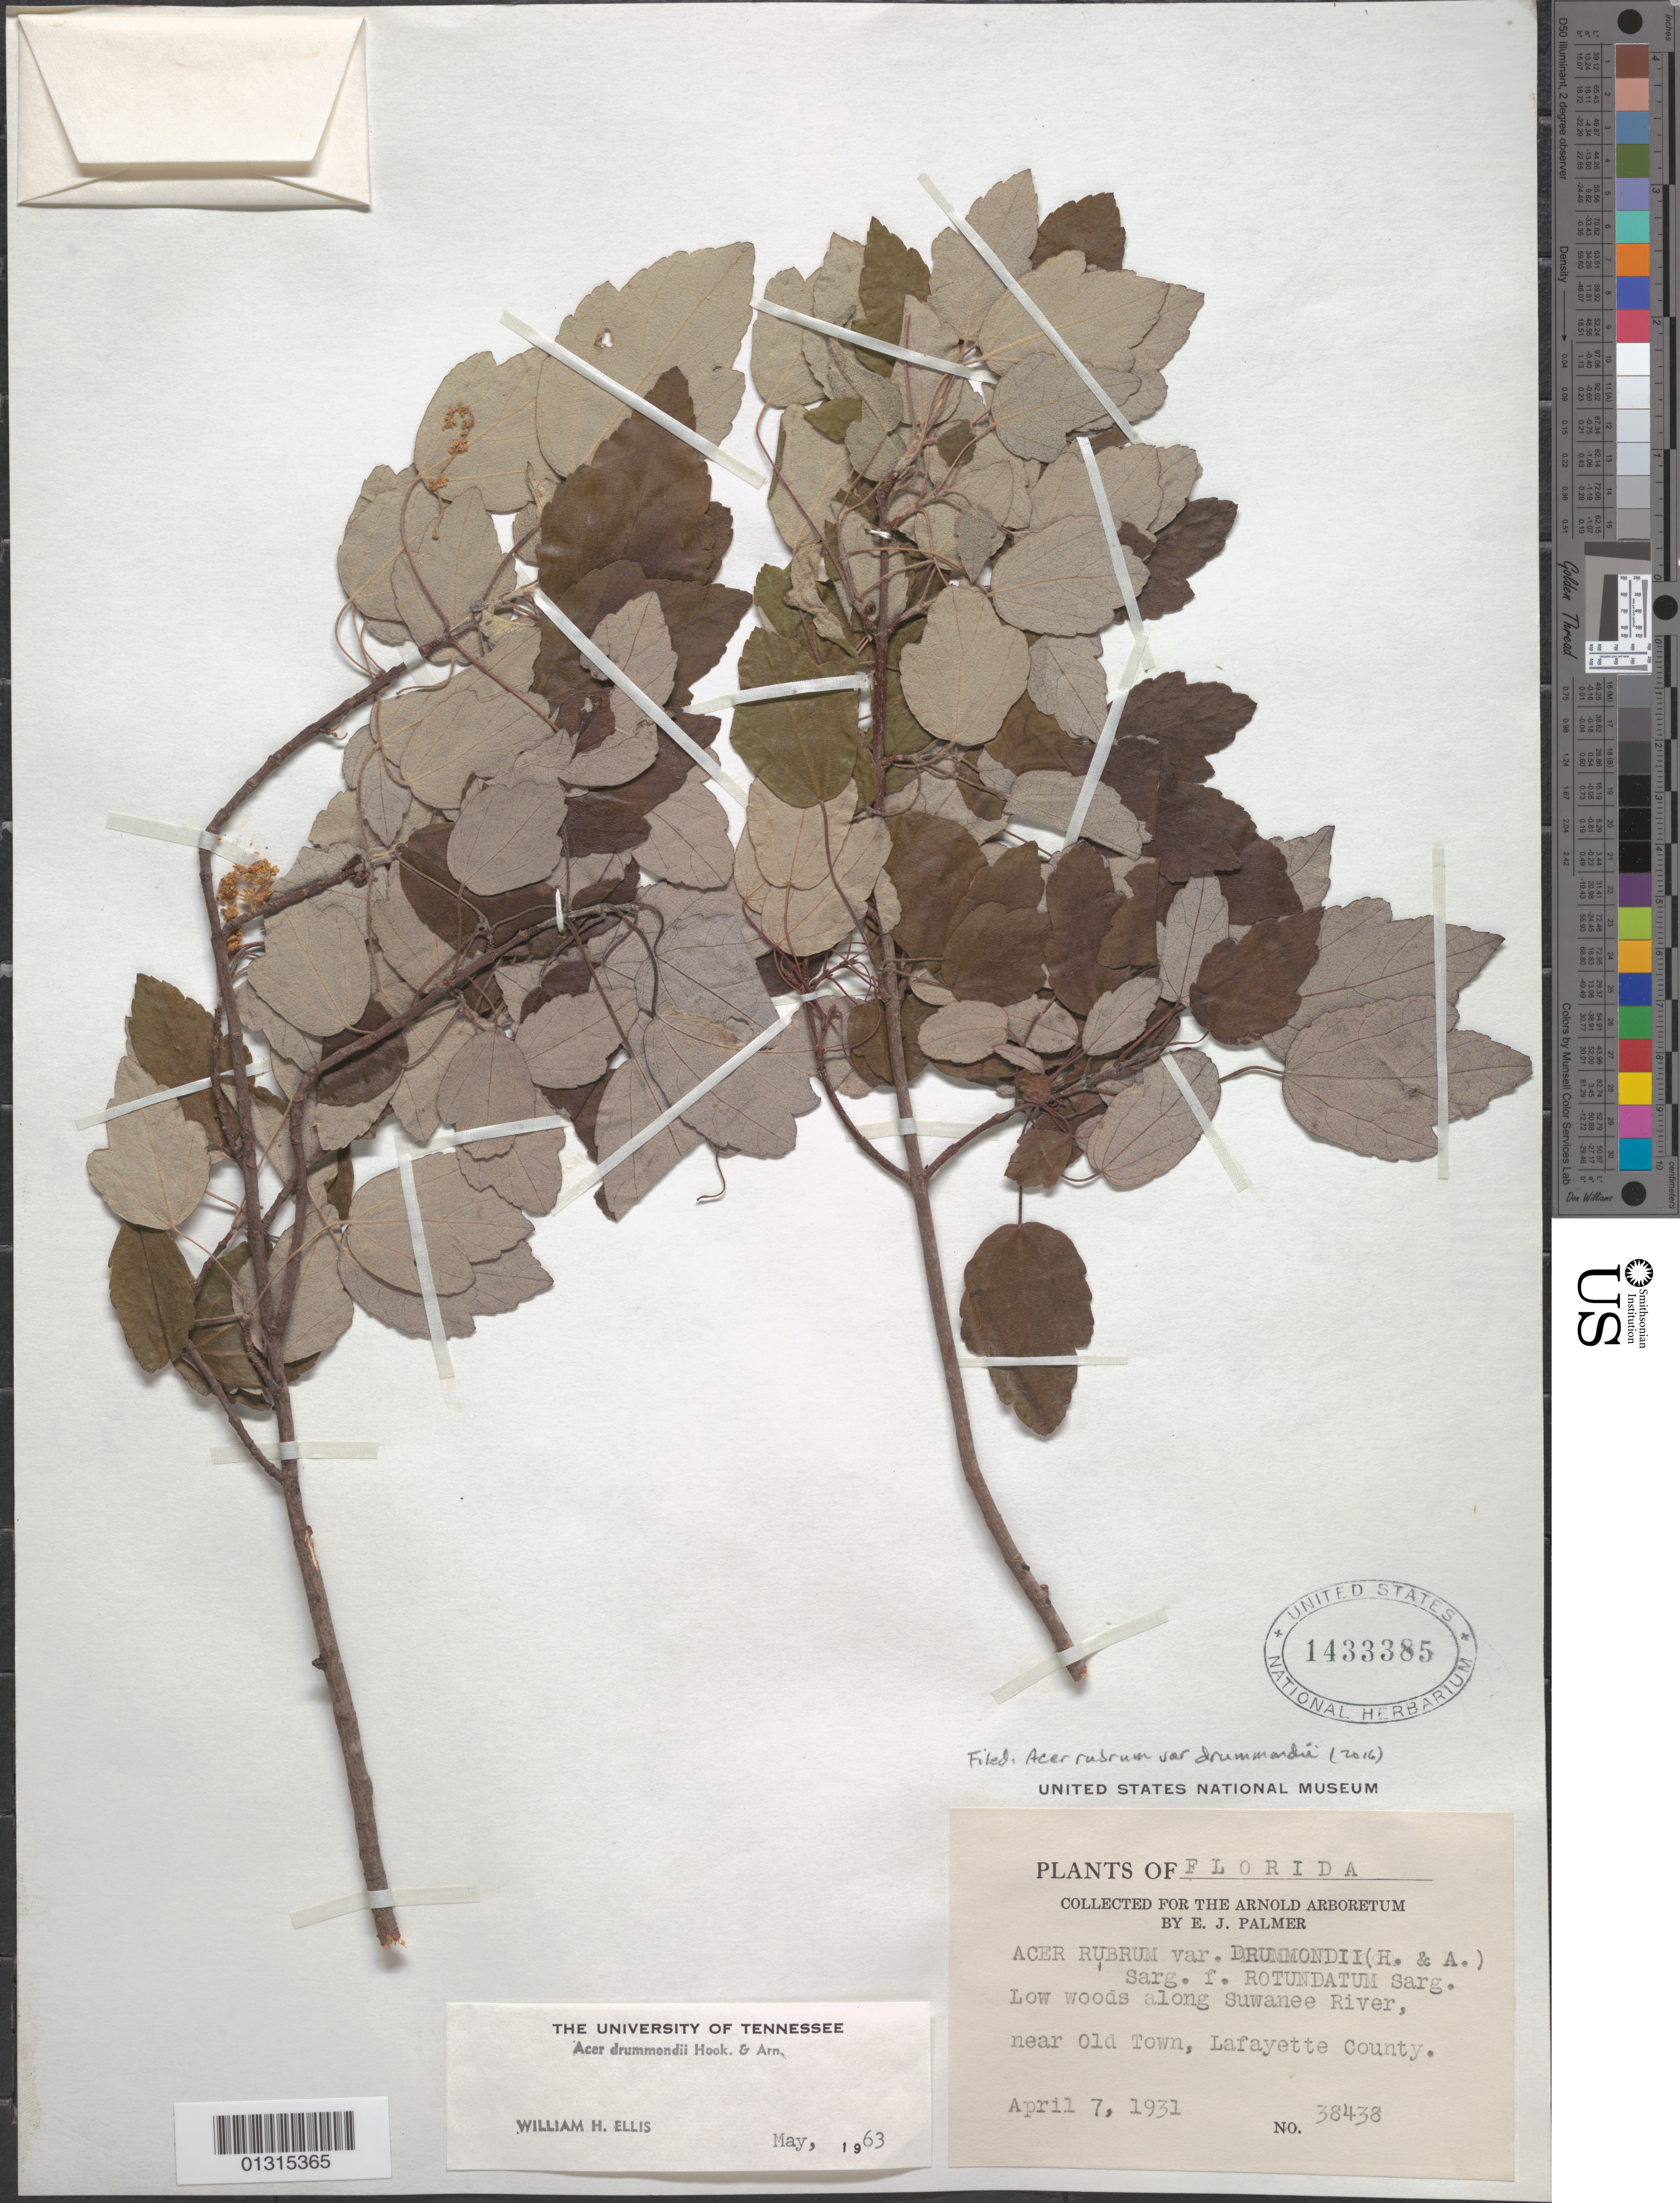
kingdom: Plantae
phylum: Tracheophyta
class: Magnoliopsida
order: Sapindales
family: Sapindaceae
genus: Acer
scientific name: Acer rubrum var. drummondi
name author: (Hook. & Arn. ex Nutt.) Sarg.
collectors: E. J. Palmer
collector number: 38438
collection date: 1931-04-07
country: United States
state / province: Florida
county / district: Lafayette County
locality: Lafayette County, along Suwanee River, near Old Town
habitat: Low woods along river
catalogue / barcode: US 1433385